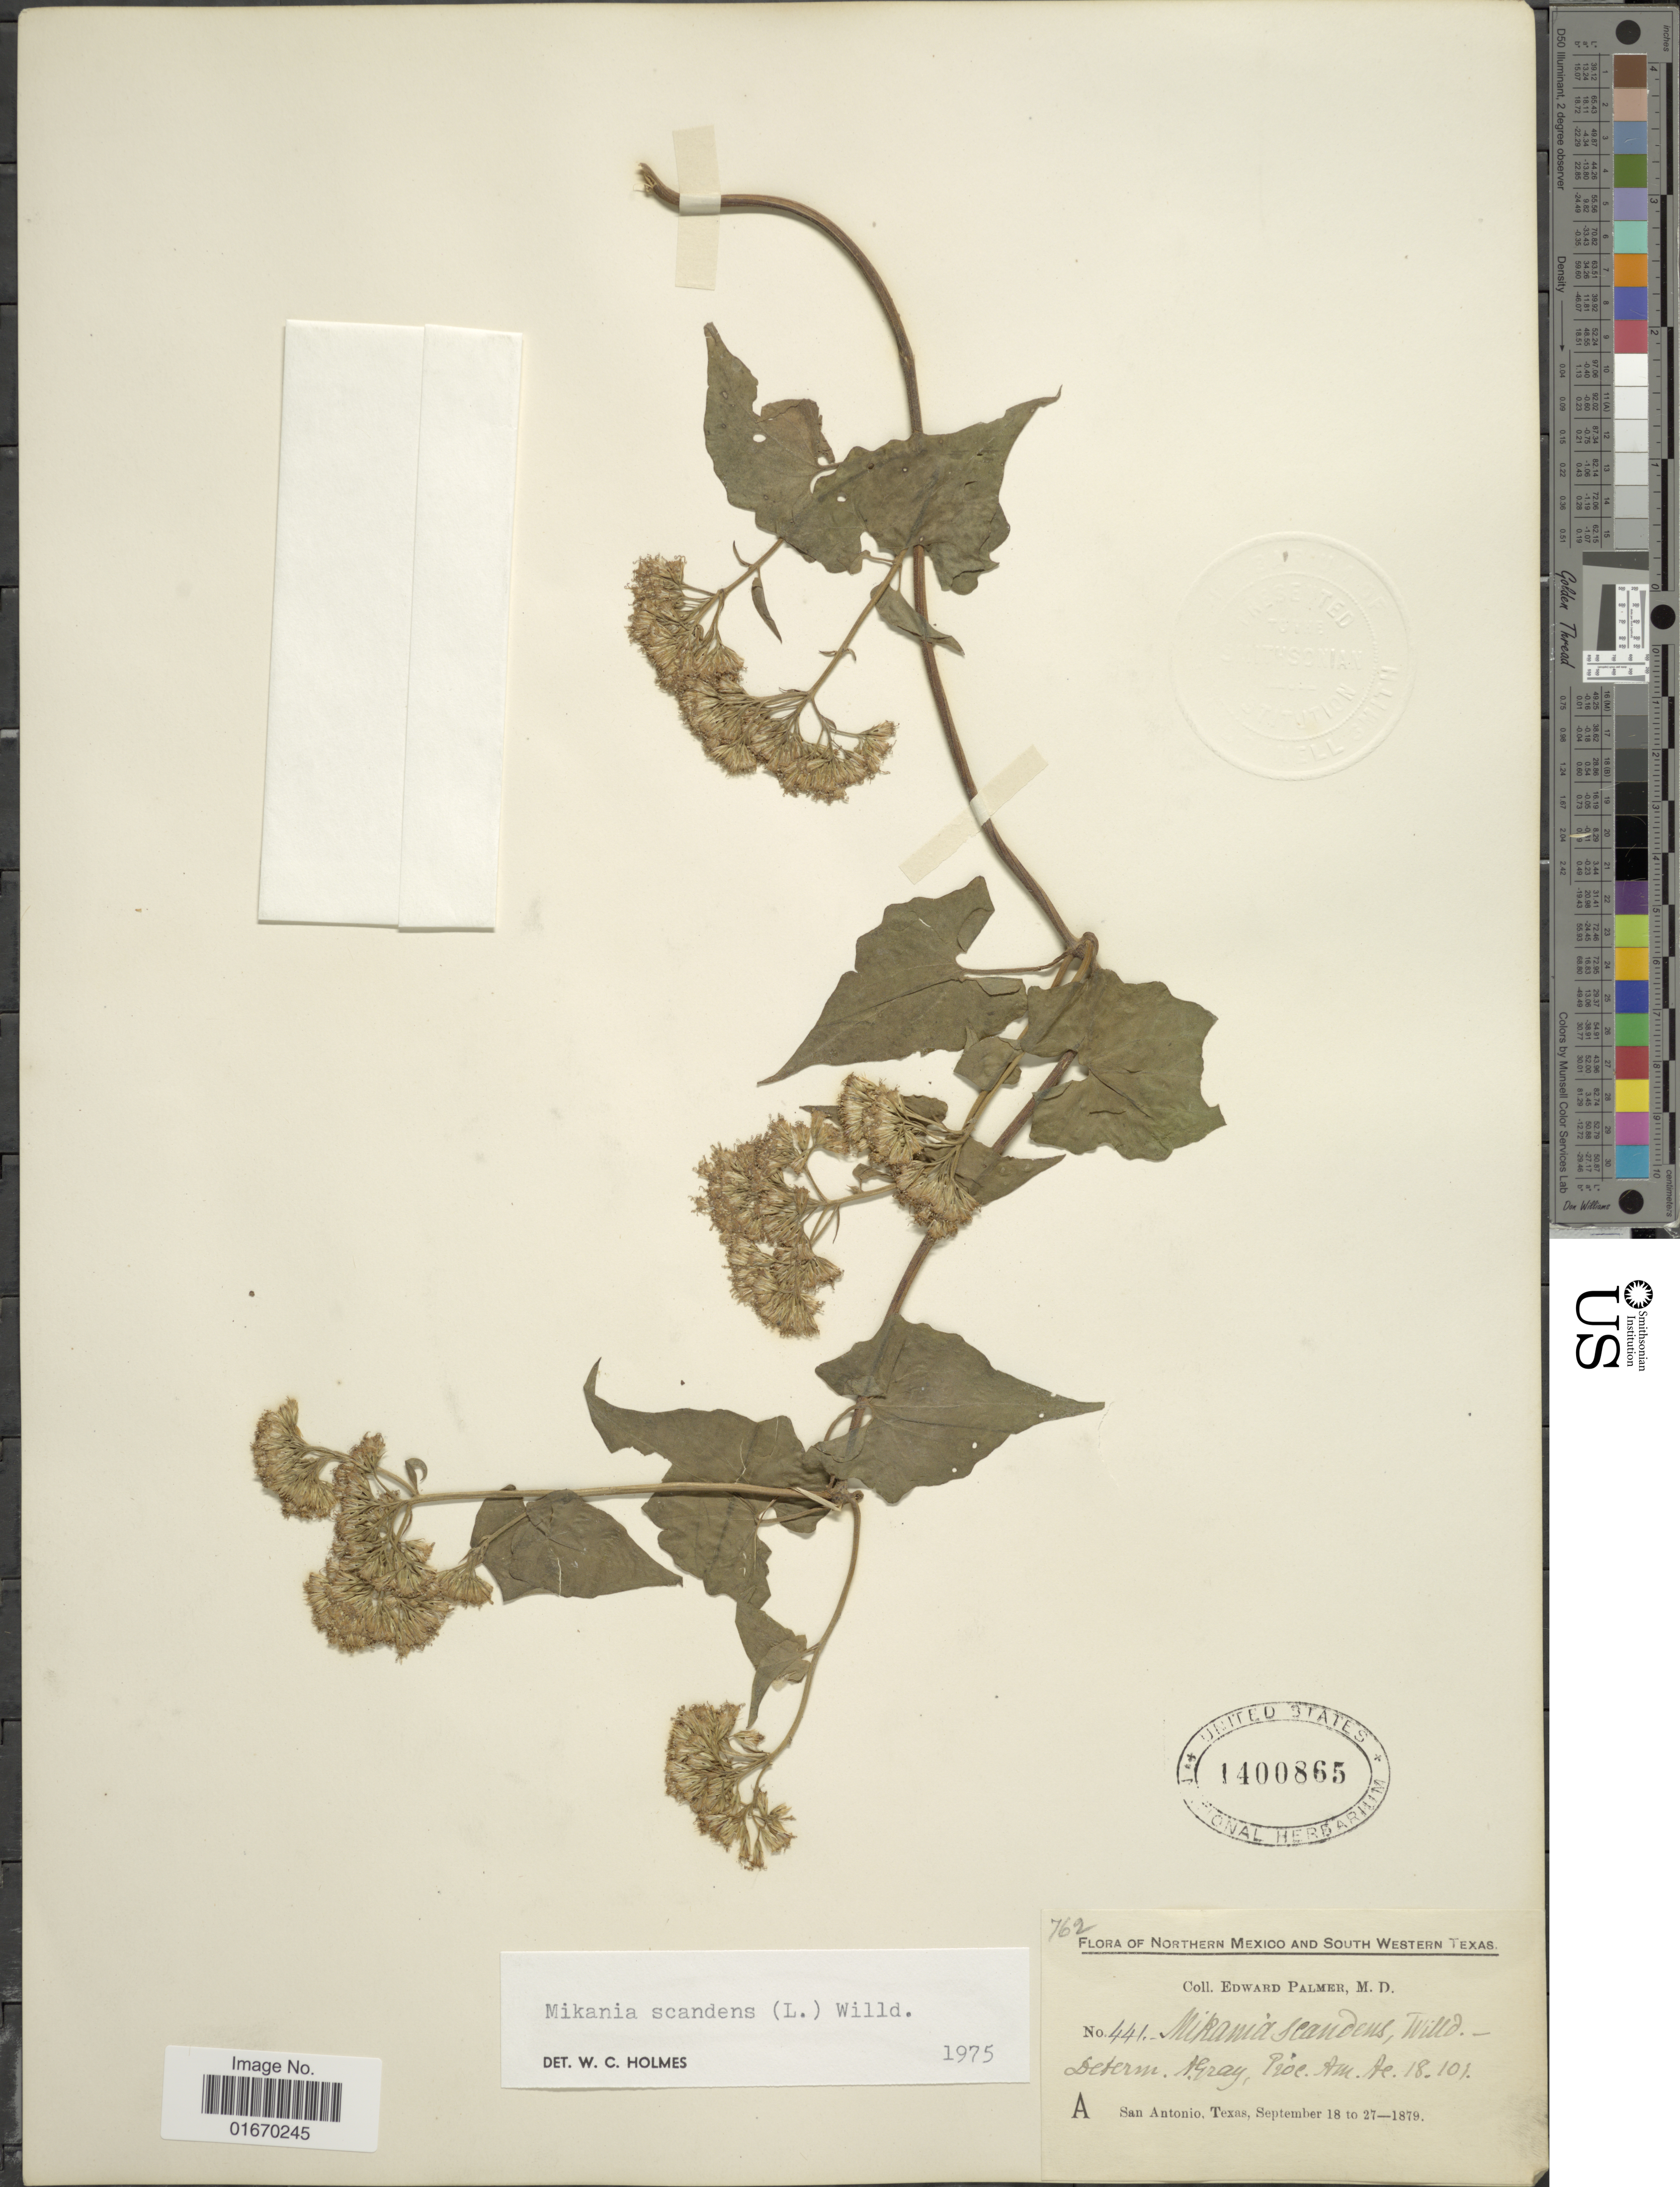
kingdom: Plantae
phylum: Tracheophyta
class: Magnoliopsida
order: Asterales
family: Asteraceae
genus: Mikania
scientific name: Mikania scandens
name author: (L.) Willd.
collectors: E. Palmer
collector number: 441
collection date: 1879-09-18/1879-09-27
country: United States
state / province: Texas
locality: San Antonio, Texas, South Western Texas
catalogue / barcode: US 1400865